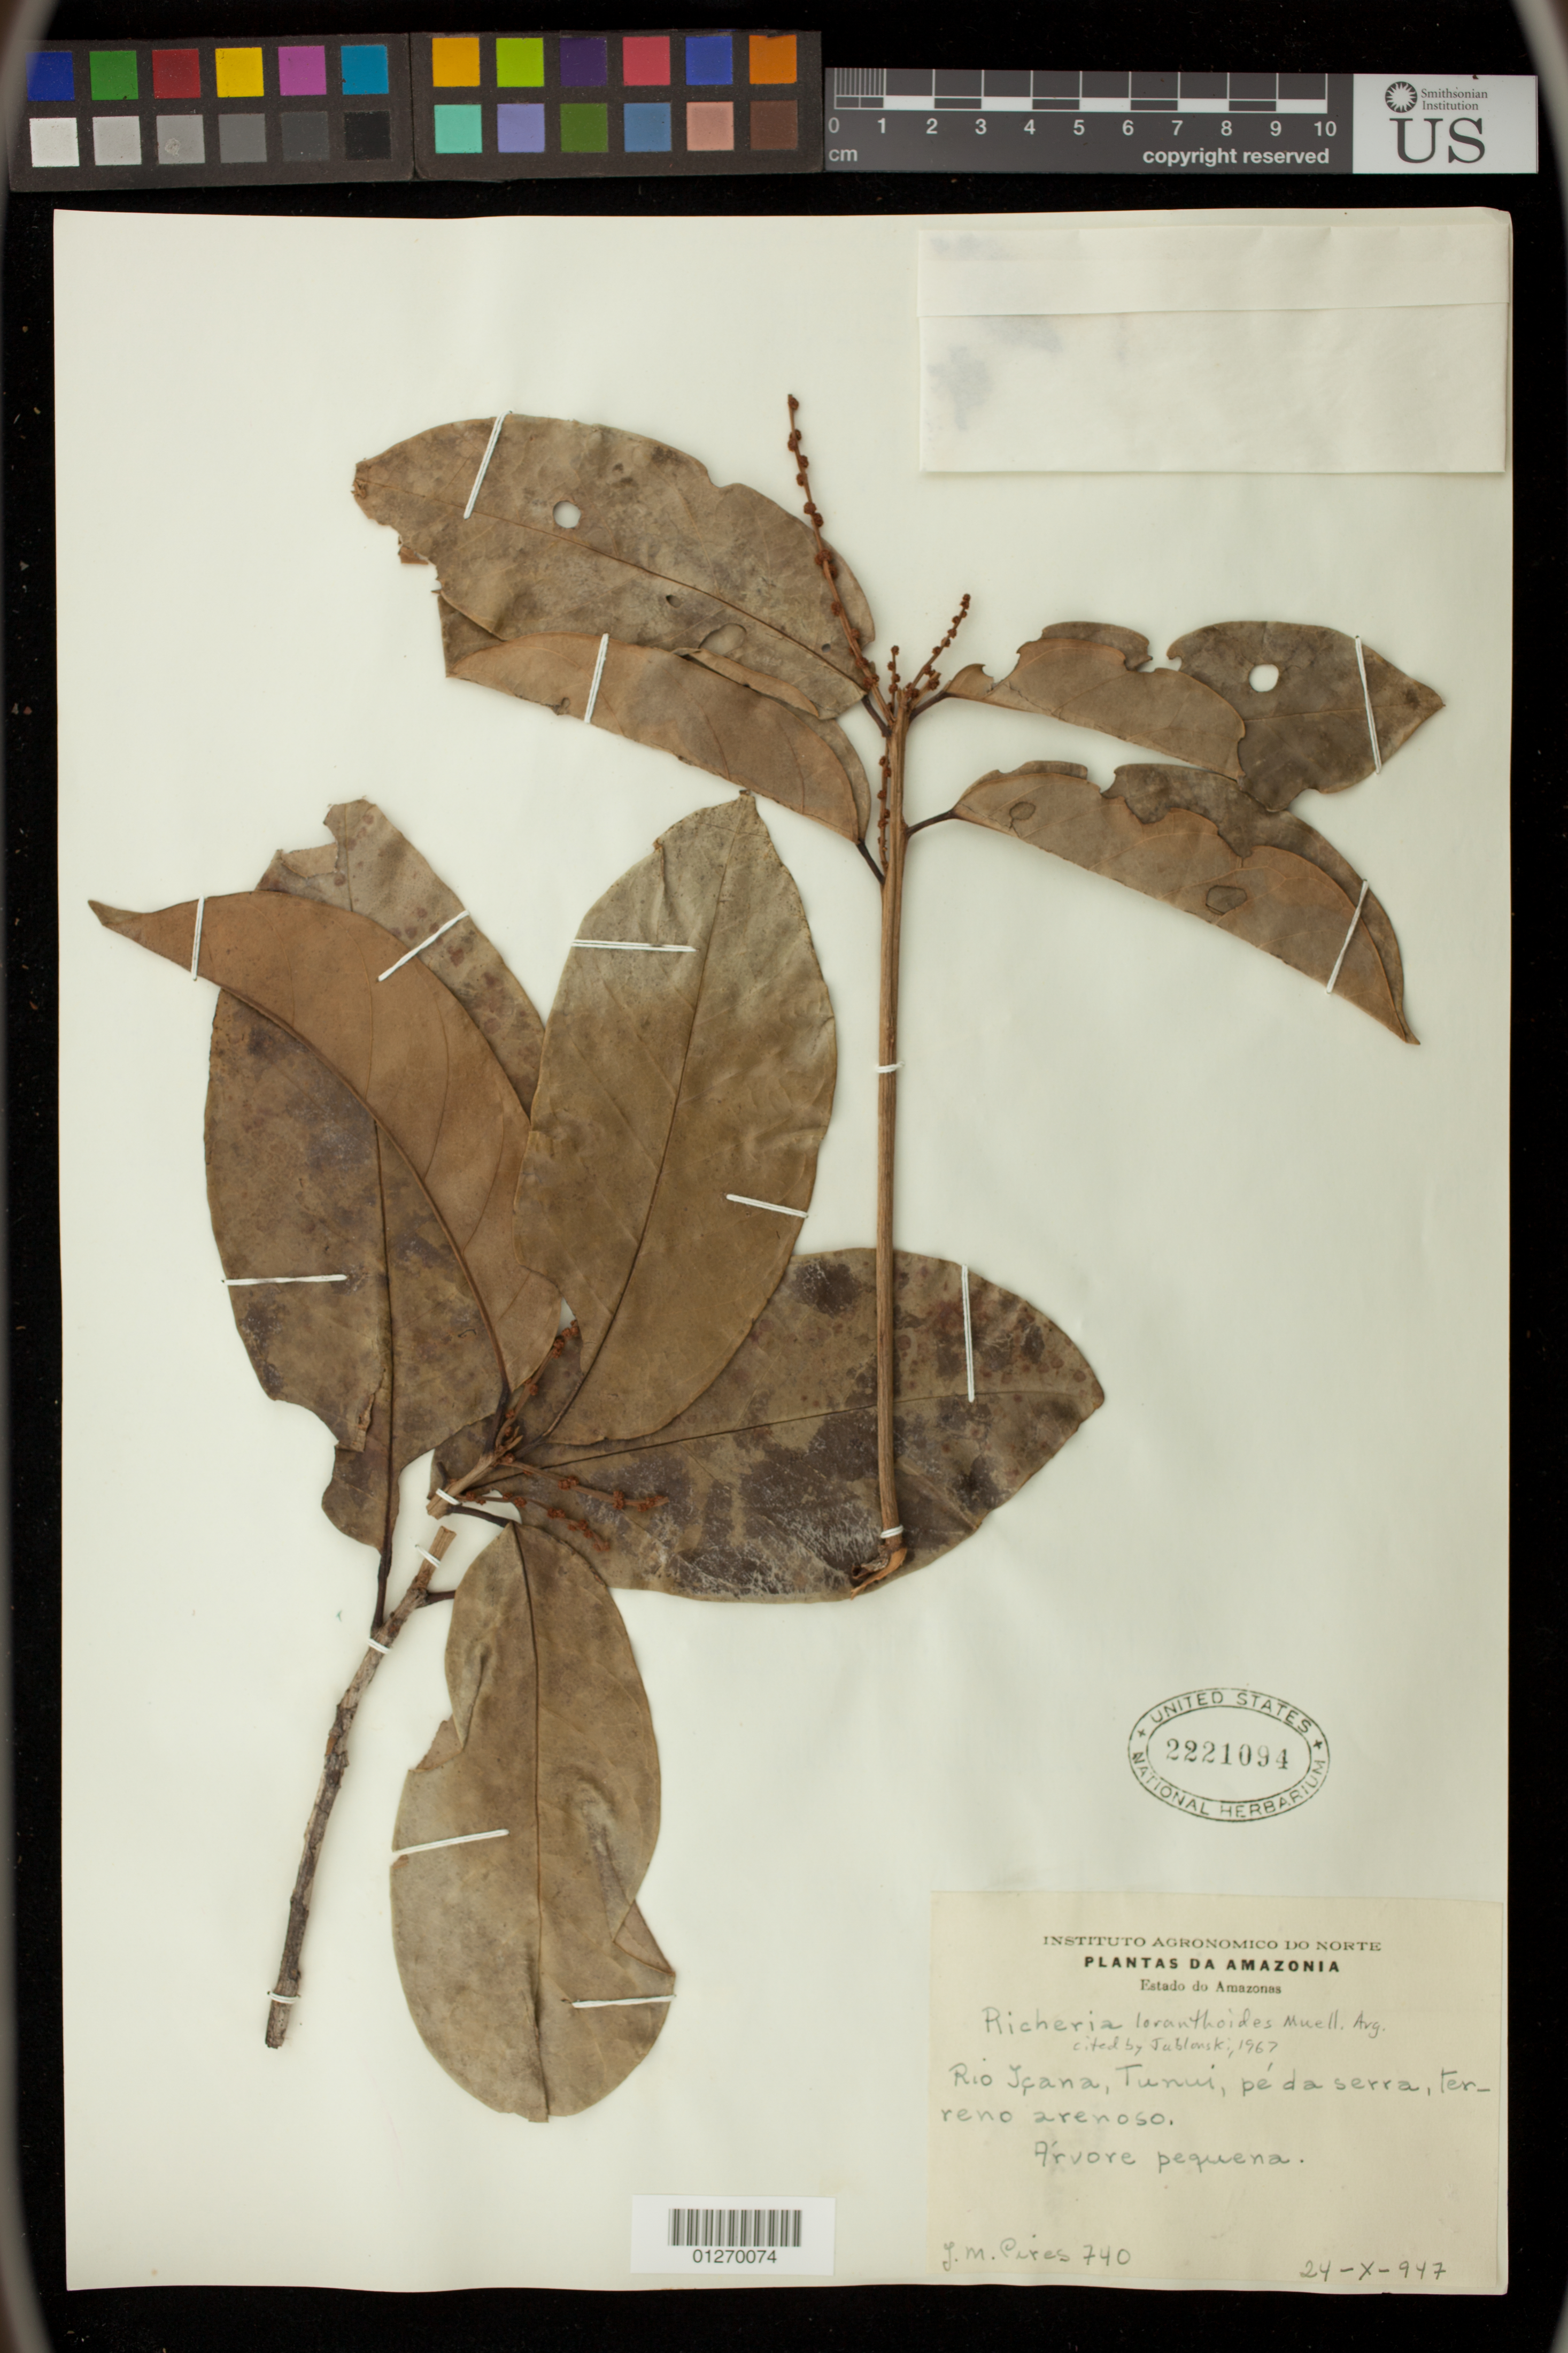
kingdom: Plantae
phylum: Tracheophyta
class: Magnoliopsida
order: Malpighiales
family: Picrodendraceae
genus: Podocalyx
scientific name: Podocalyx loranthoides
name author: Klotzsch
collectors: J. M. Pires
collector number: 740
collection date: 1947-10-24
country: Brazil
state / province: Amazonas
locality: Rio Icana, Tunui, peda serra, Terreno arenoso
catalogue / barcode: US 2221094